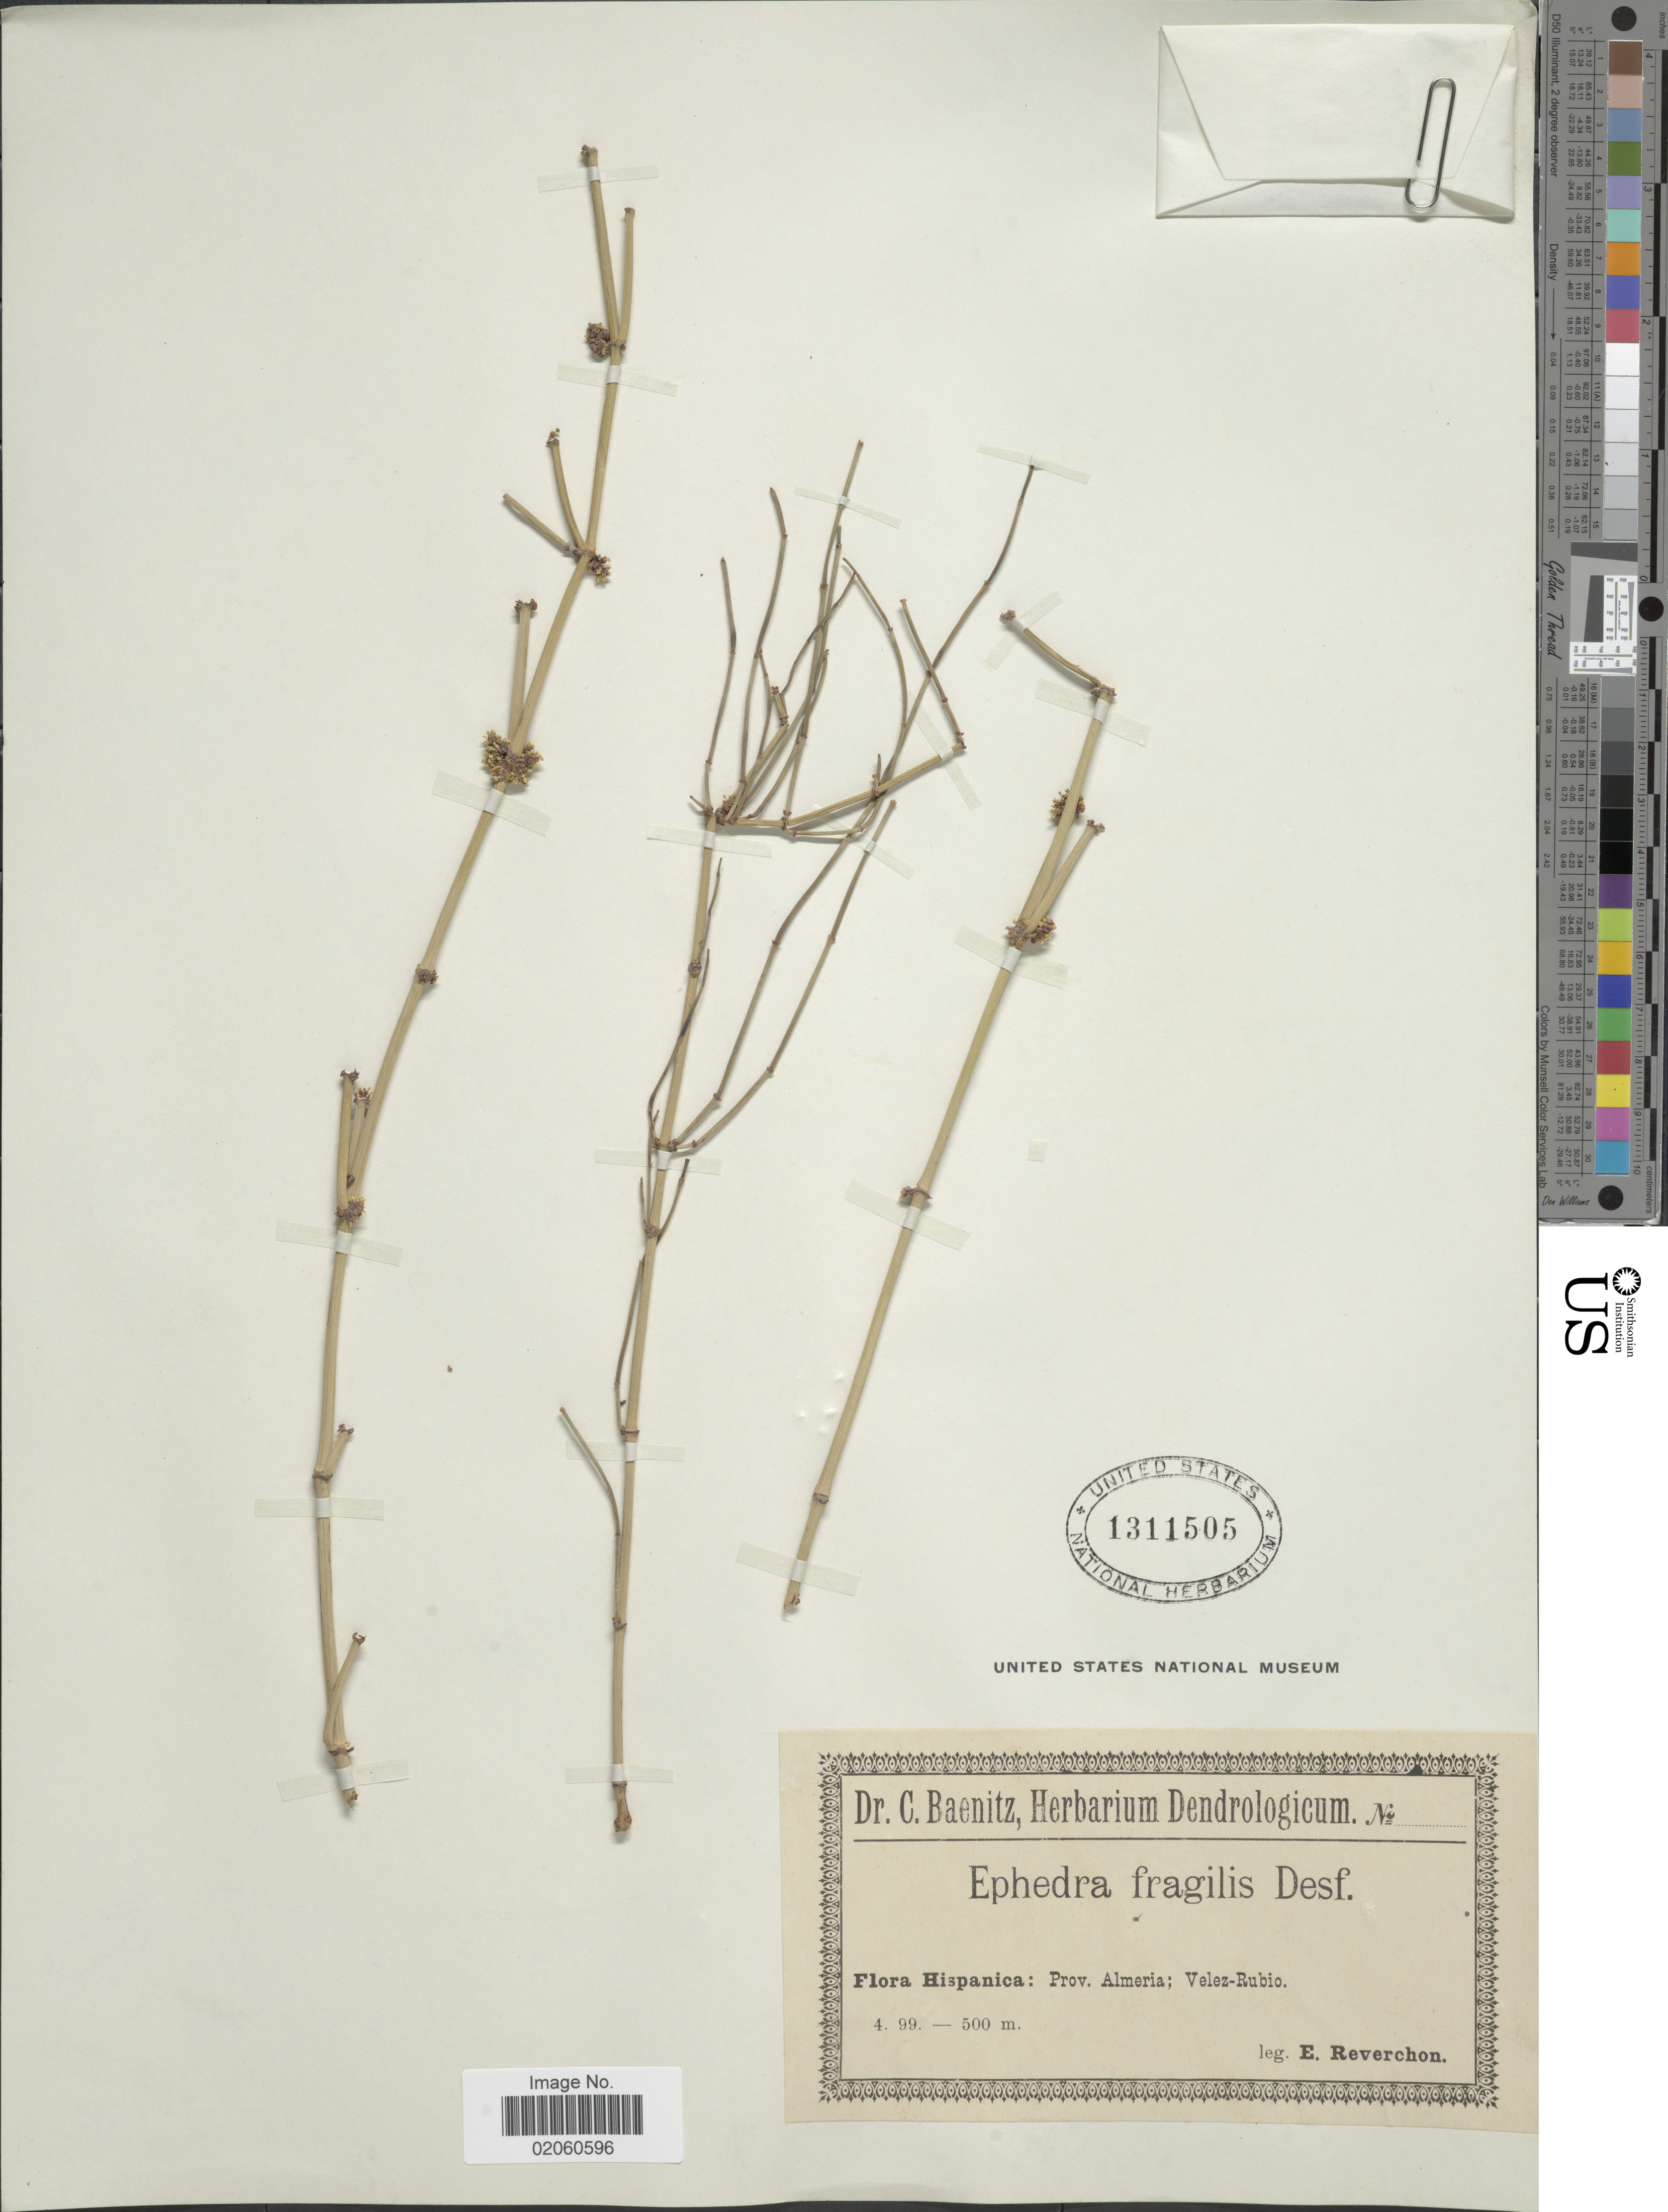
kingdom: Plantae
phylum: Tracheophyta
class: Gnetopsida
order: Ephedrales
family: Ephedraceae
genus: Ephedra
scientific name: Ephedra fragilis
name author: Desf.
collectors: E. Reverchon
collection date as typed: Transcribed d/m/y: /4/99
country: Spain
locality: Hispanica: Prov. Almeria; Velez-Rubio.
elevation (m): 500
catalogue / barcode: US 1311505